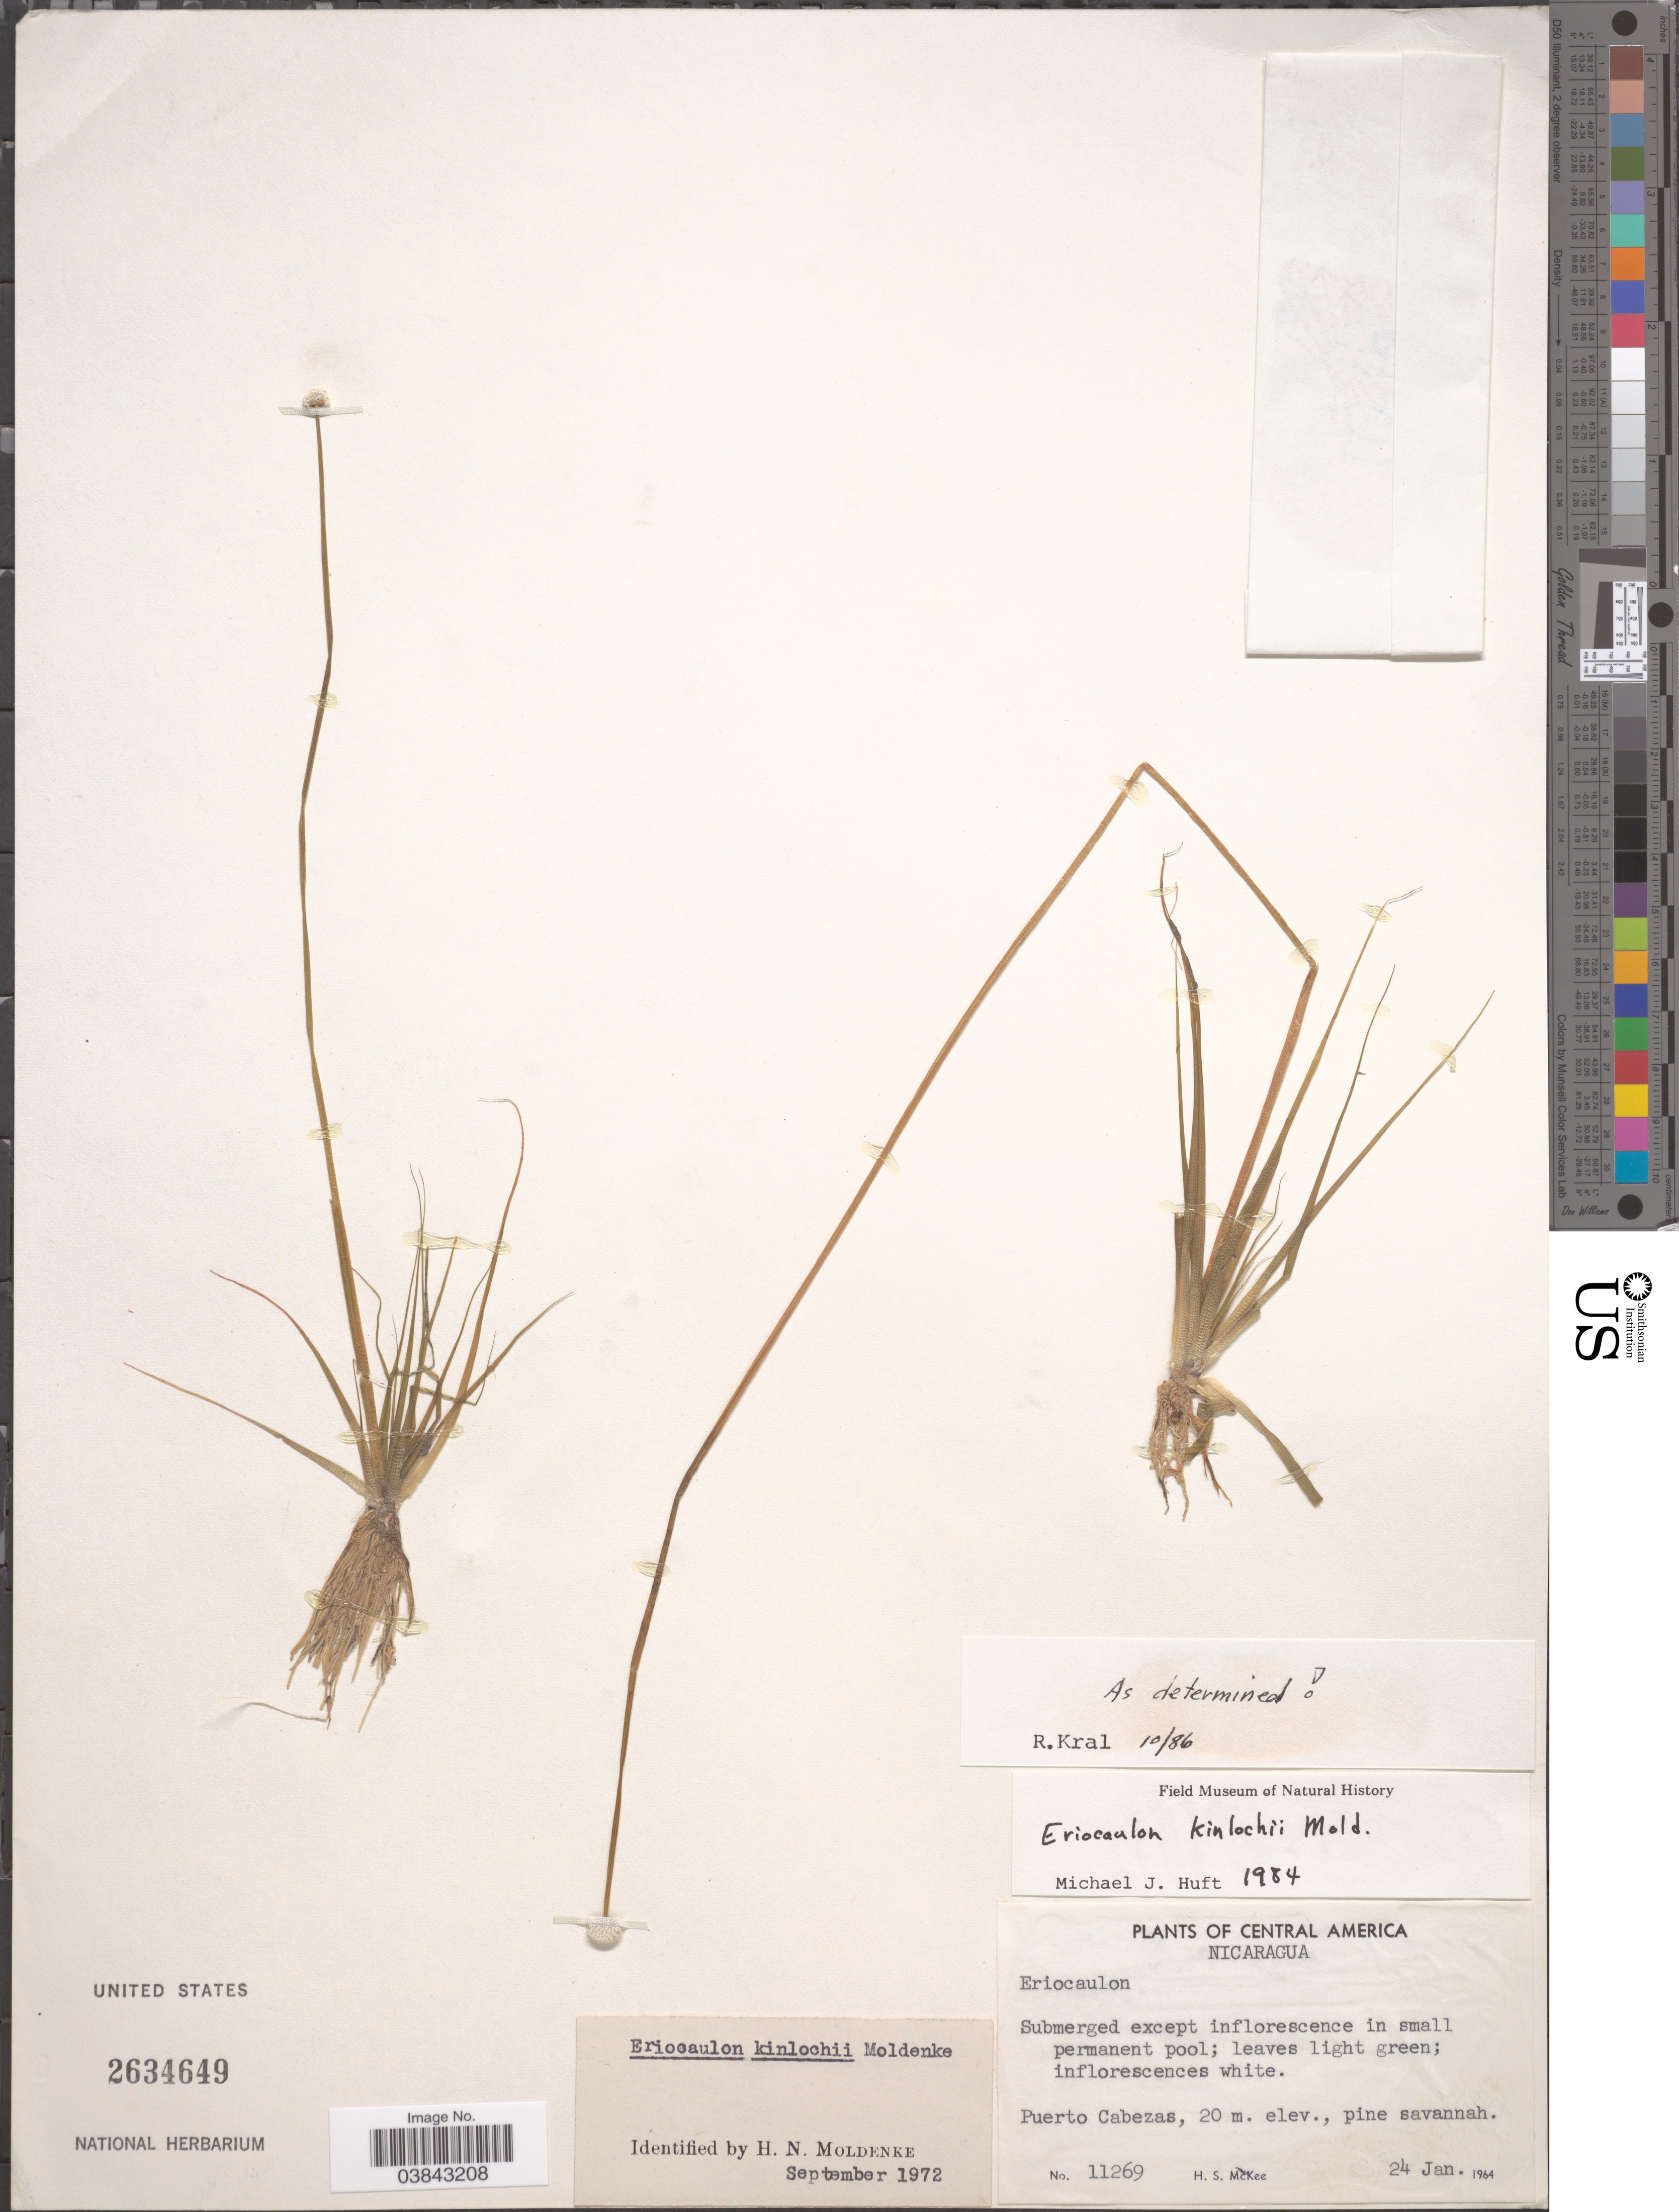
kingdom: Plantae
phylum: Tracheophyta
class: Liliopsida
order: Poales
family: Eriocaulaceae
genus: Eriocaulon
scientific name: Eriocaulon kinlochii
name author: Moldenke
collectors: H. S. McKee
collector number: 11269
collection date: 1964-01-24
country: Nicaragua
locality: Puerto Cabezas.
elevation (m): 20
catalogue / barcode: US 2634649